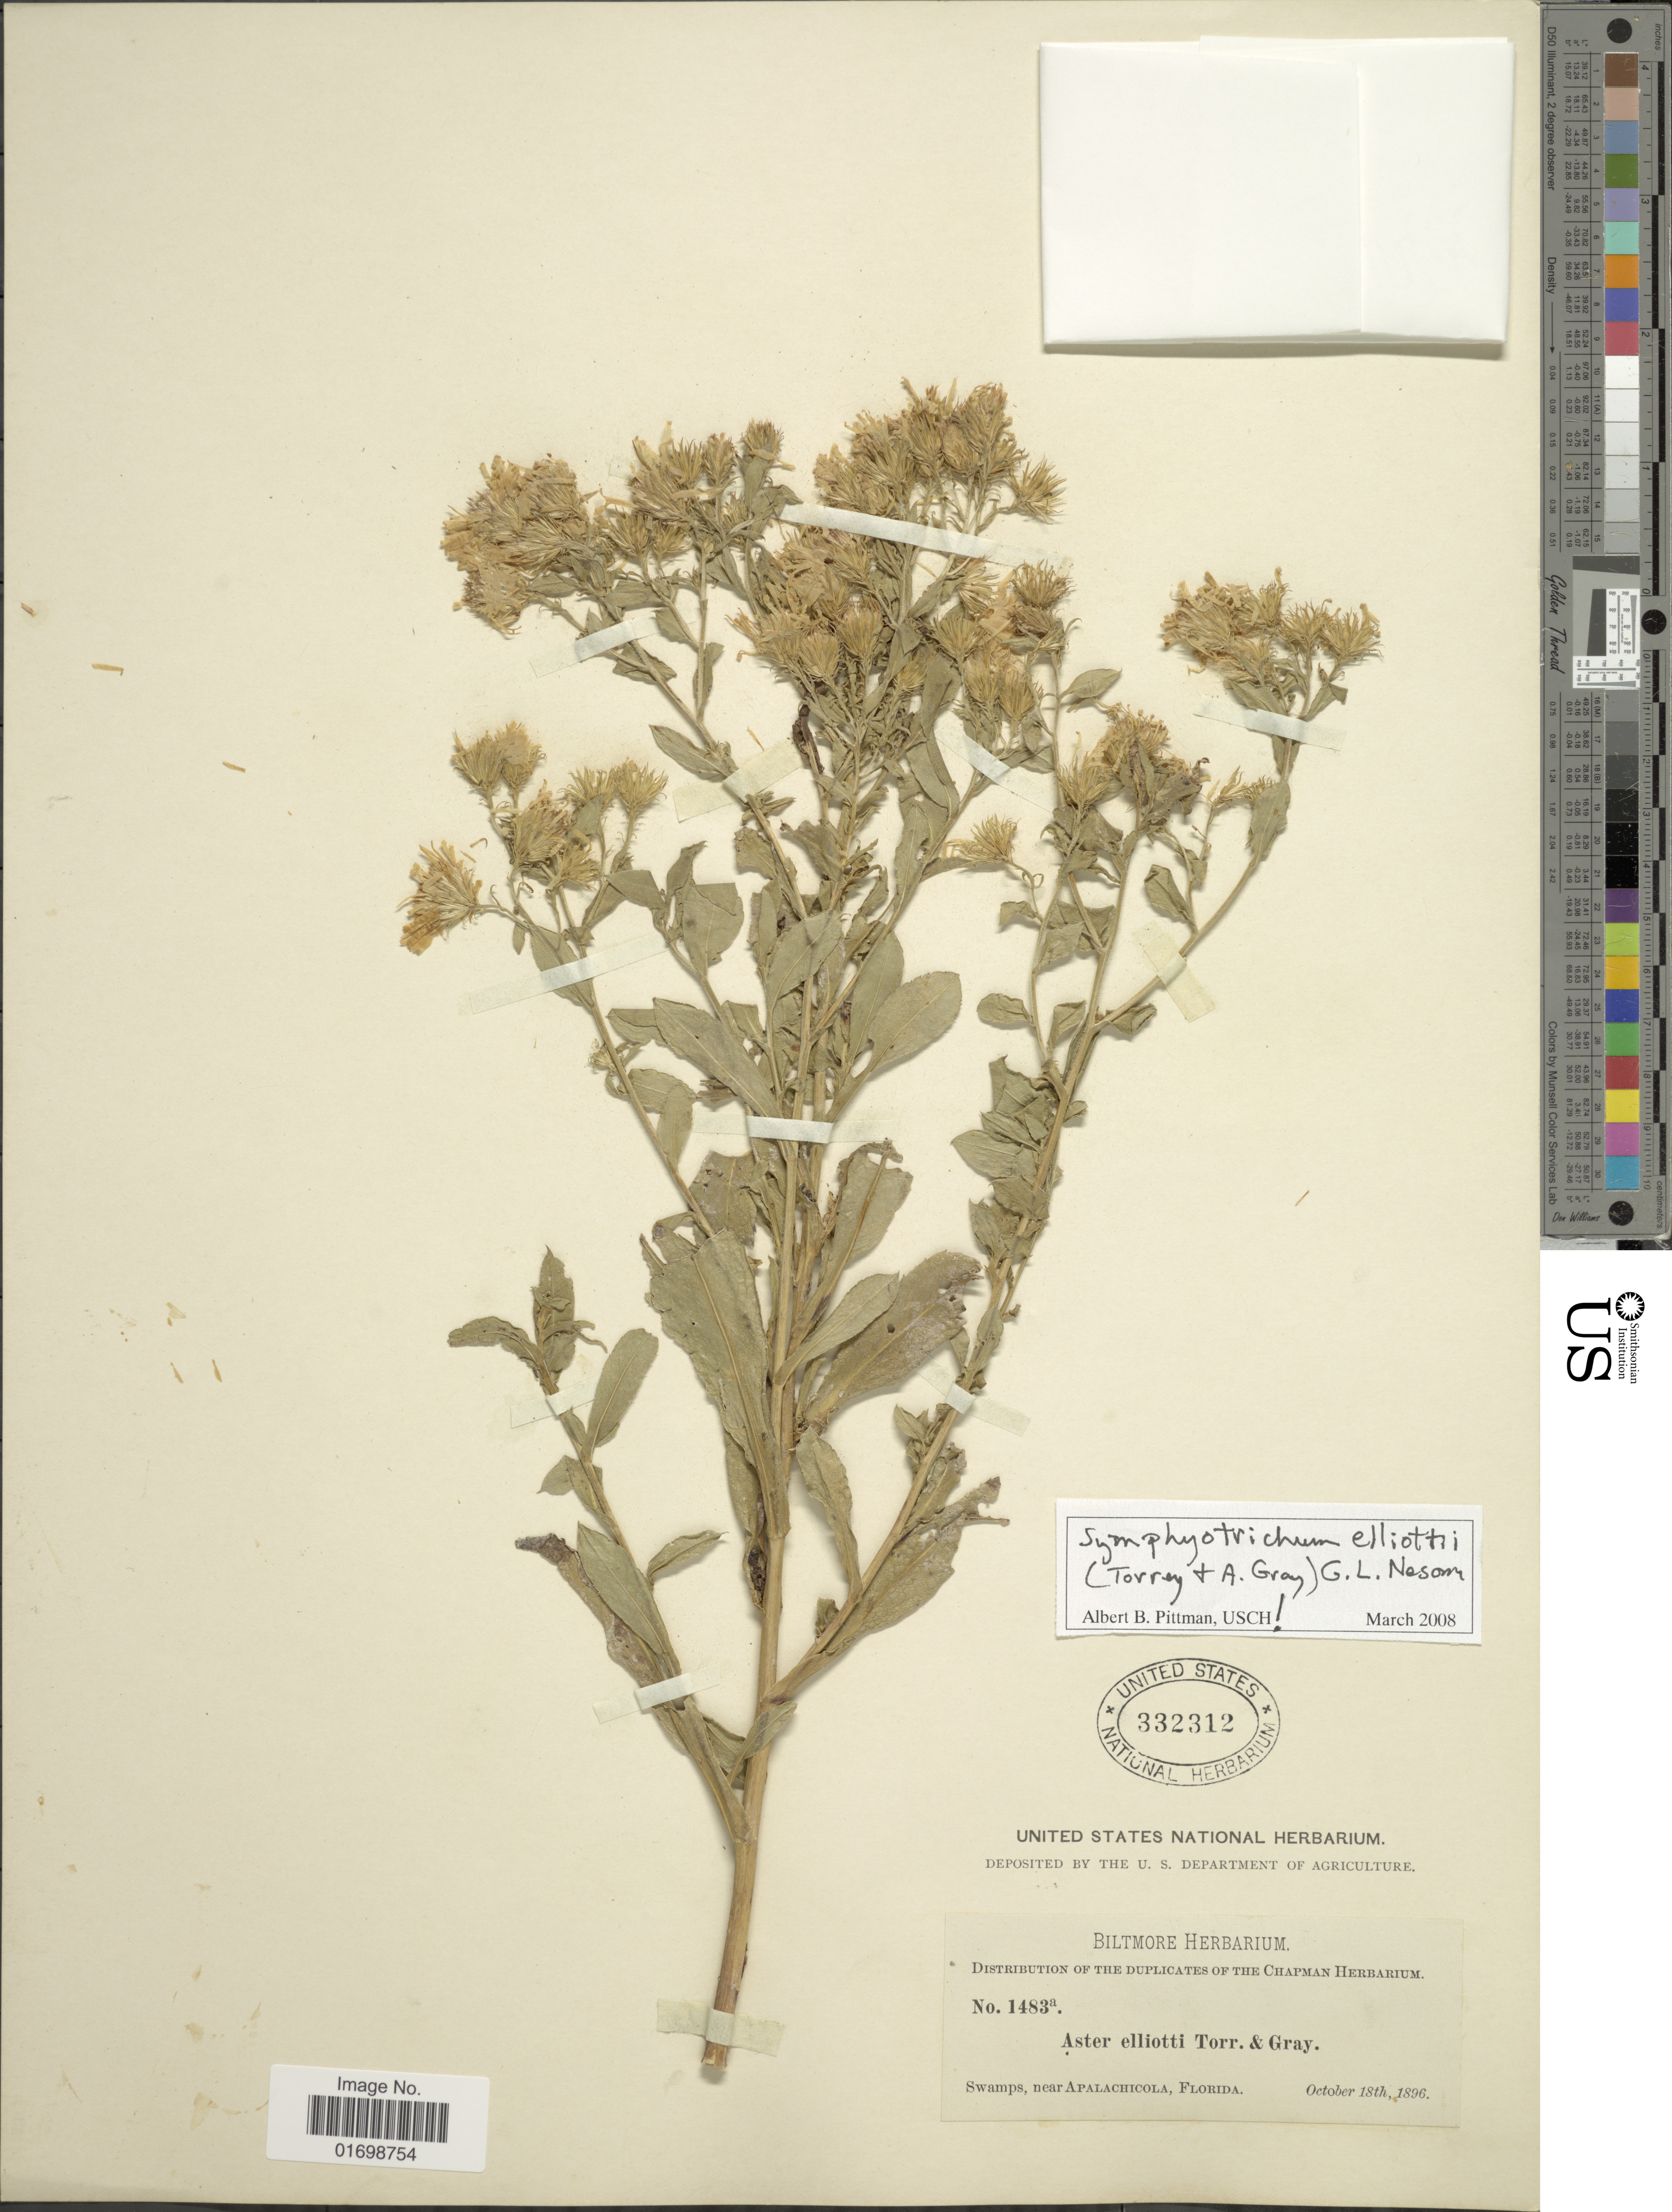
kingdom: Plantae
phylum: Tracheophyta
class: Magnoliopsida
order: Asterales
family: Asteraceae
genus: Symphyotrichum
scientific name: Symphyotrichum elliottii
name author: (Torr. & A. Gray) G.L. Nesom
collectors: ex herb. Biltmore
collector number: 1483a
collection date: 1896-10-18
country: United States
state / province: Florida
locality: Swamps, near Apalachicola.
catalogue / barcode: US 332312